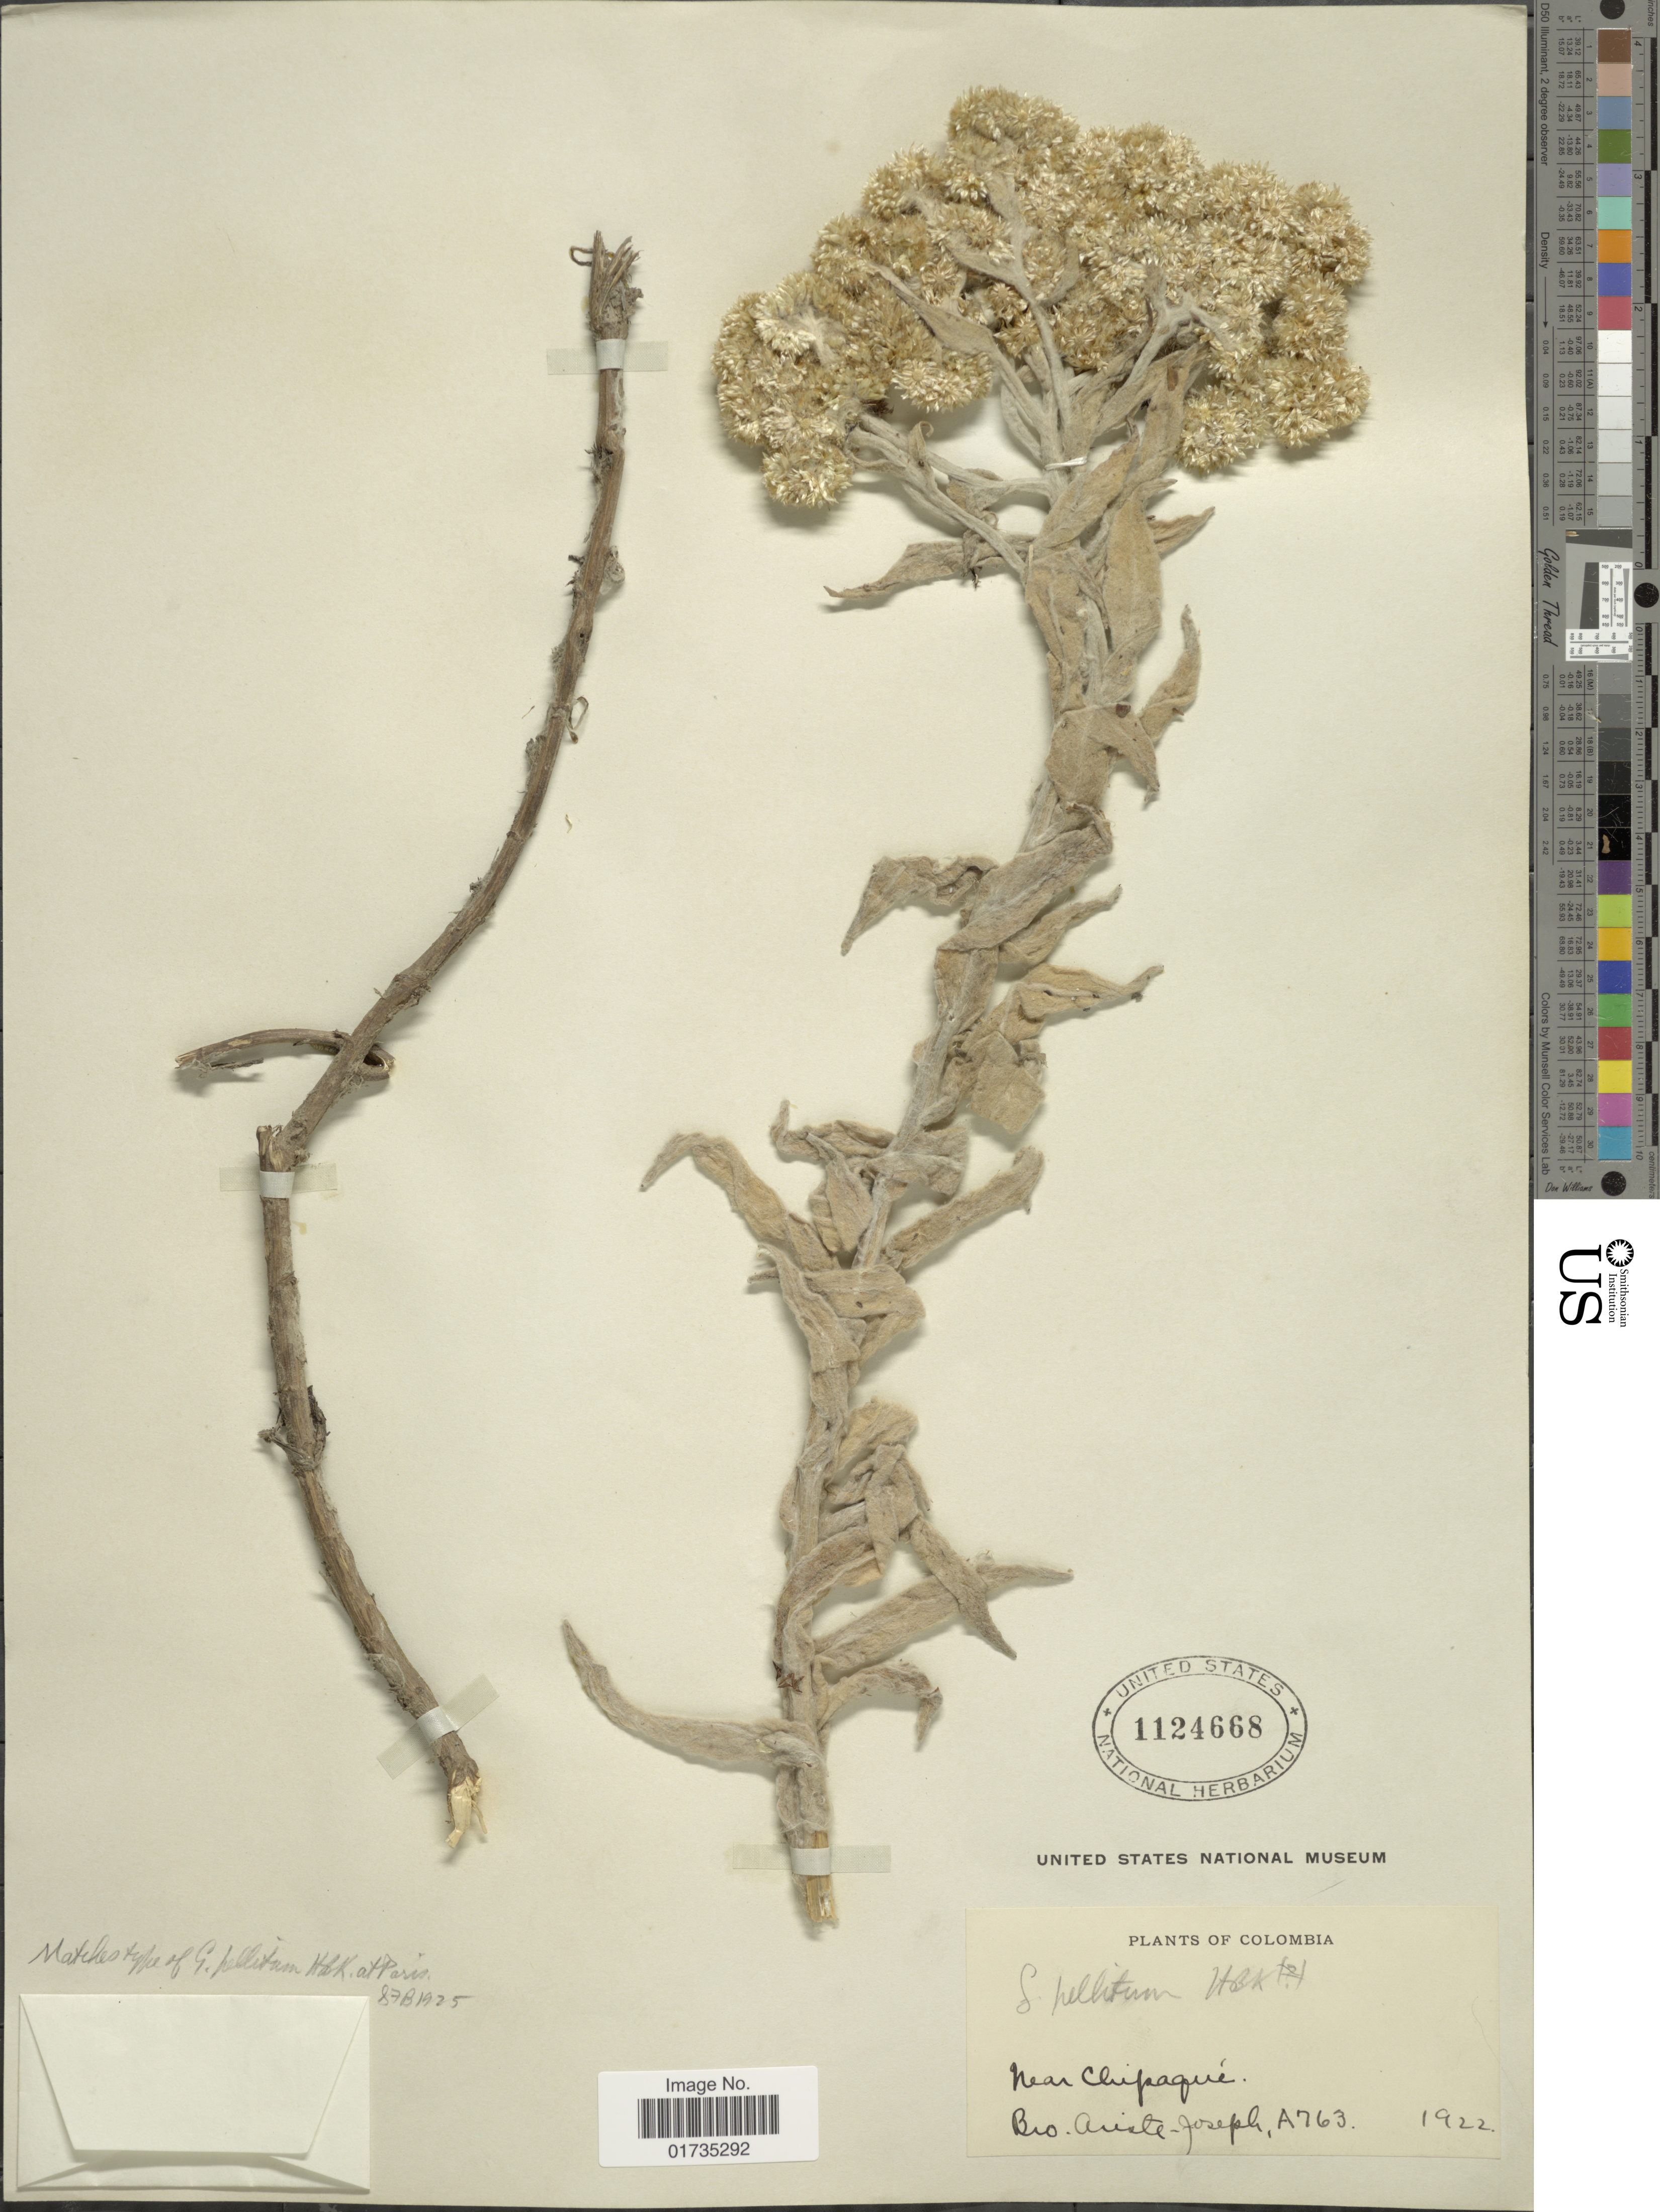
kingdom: Plantae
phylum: Tracheophyta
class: Magnoliopsida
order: Asterales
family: Asteraceae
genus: Achyrocline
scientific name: Achyrocline alata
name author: (Kunth) DC.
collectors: Bro. Ariste-Joseph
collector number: A763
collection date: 1922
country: Colombia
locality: Colombia. Near Clupaque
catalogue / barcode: US 1124668